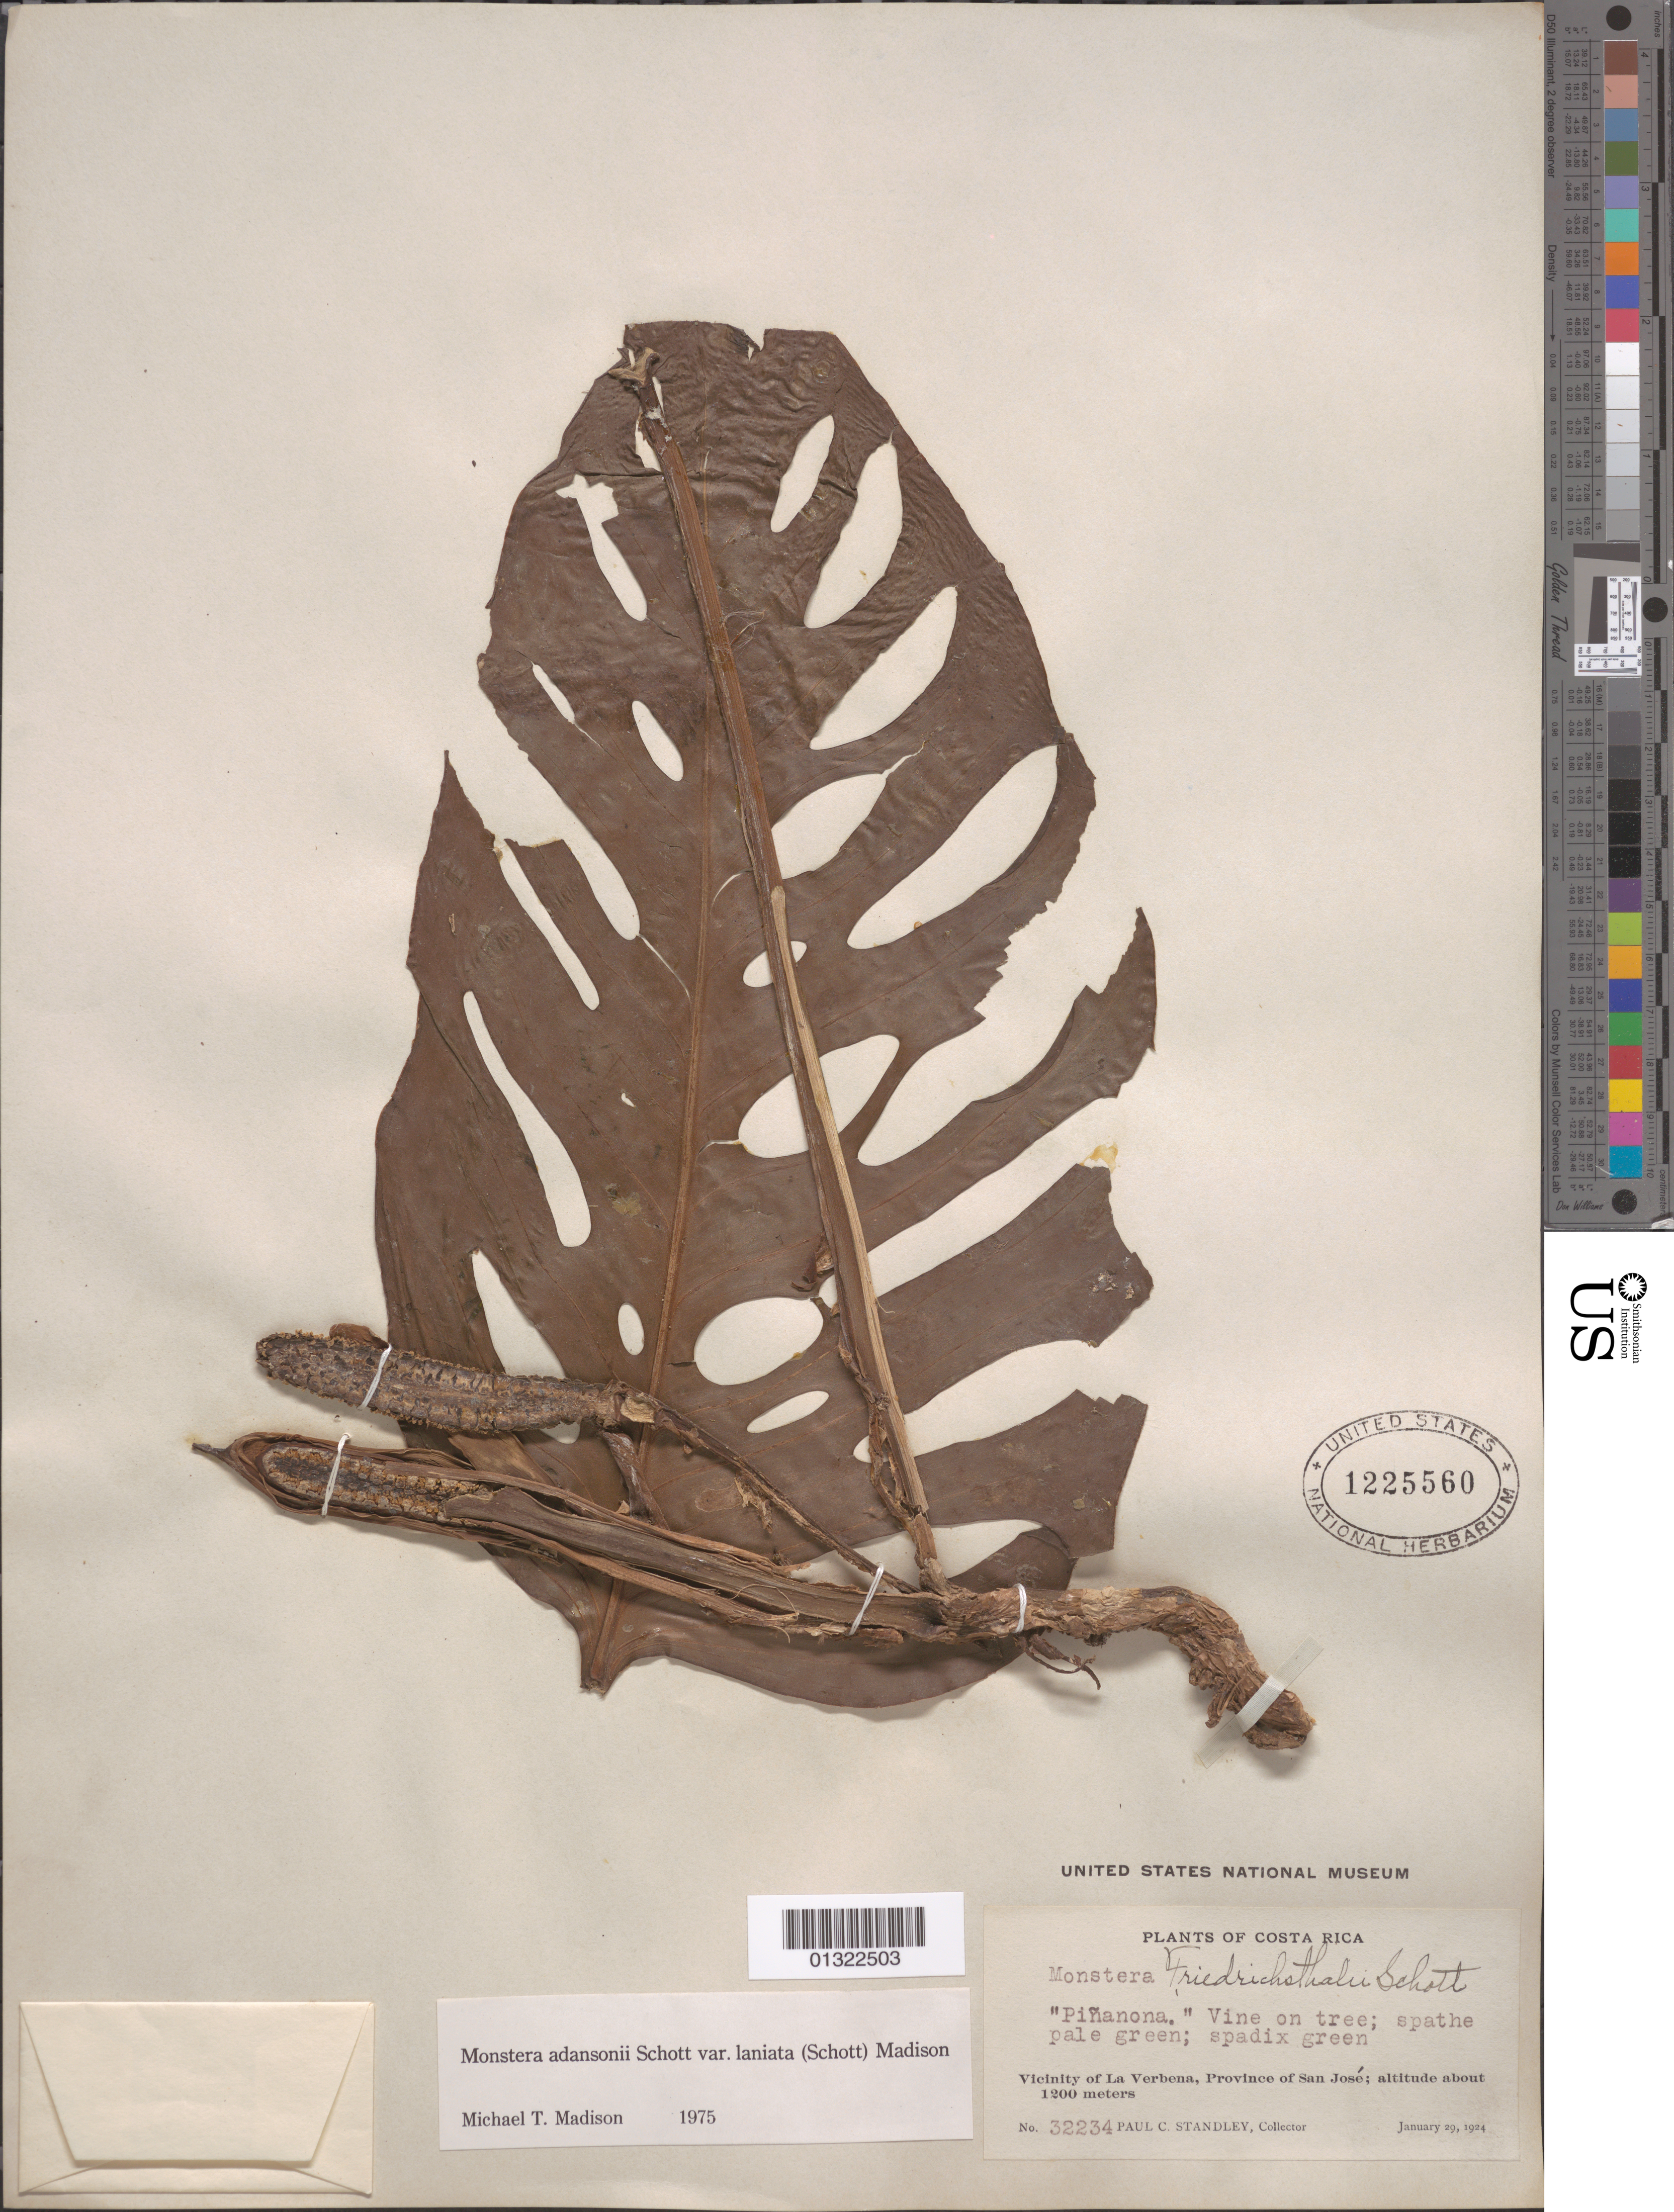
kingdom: Plantae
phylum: Tracheophyta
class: Liliopsida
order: Alismatales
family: Araceae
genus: Monstera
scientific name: Monstera adansonii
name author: Schott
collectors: P. C. Standley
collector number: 32234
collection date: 1924-01-29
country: Costa Rica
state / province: San José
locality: Vicinity of La Verbena.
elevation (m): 1200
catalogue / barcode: US 1225560